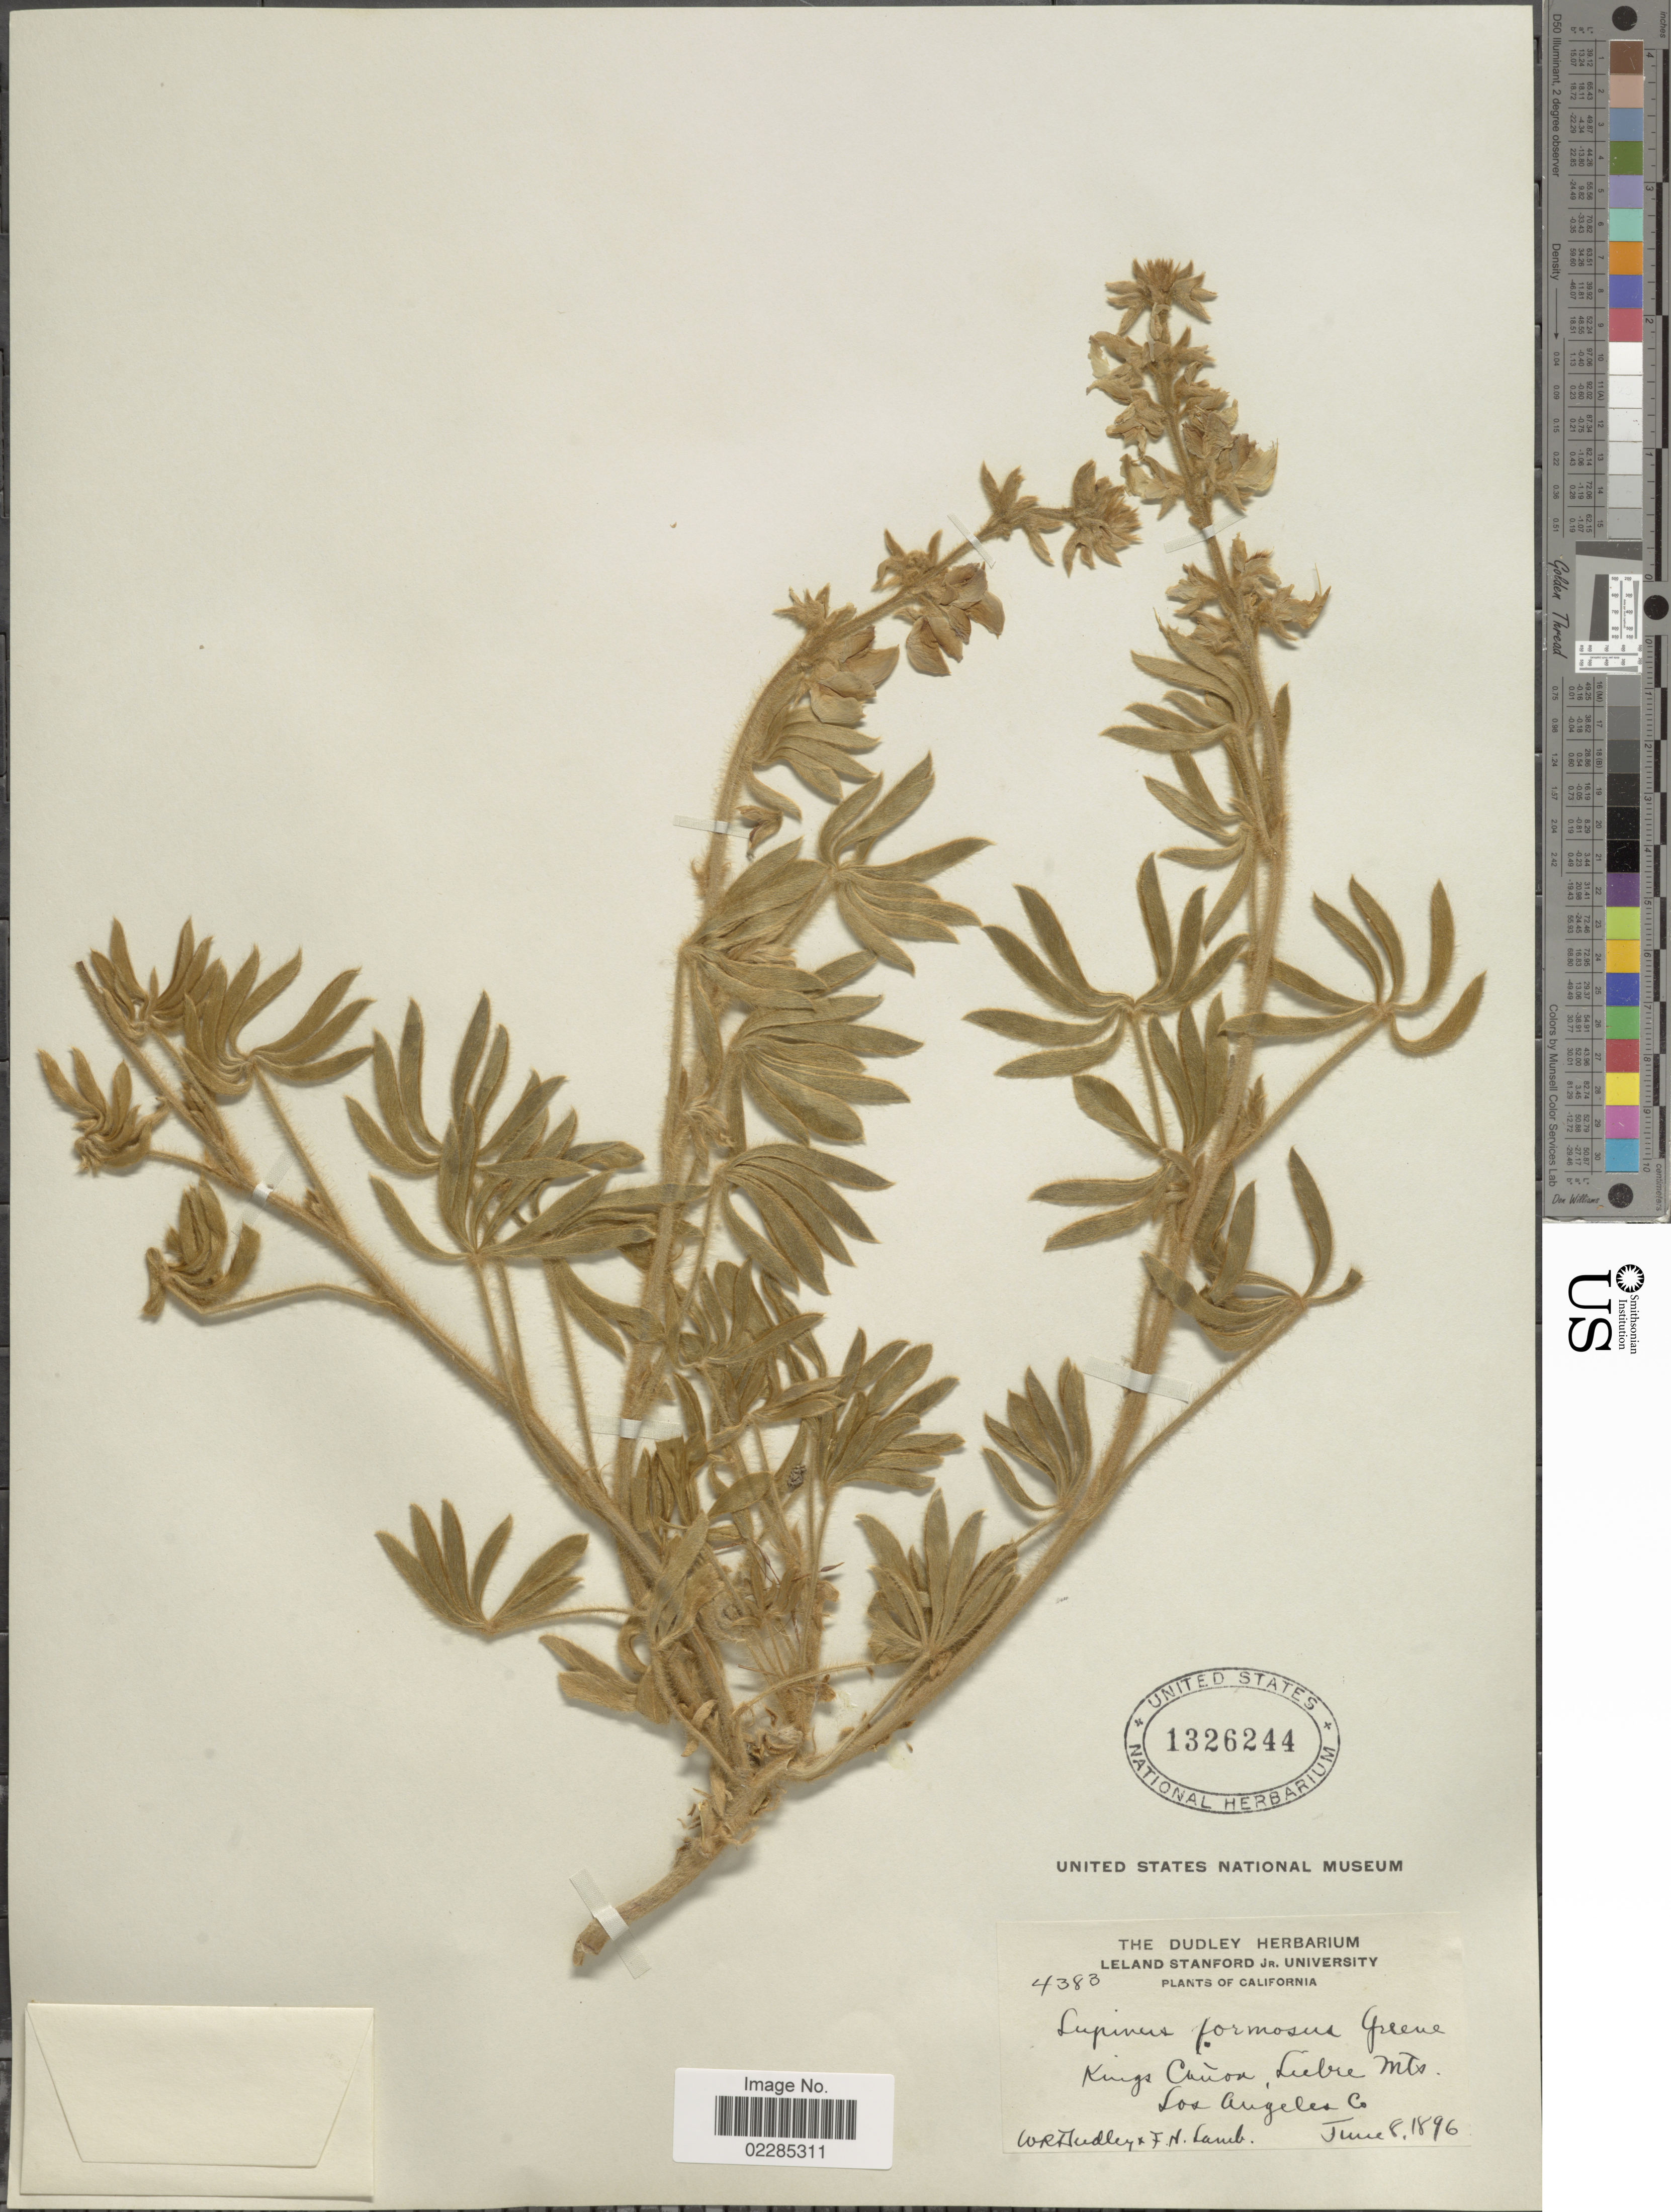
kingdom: Plantae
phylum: Tracheophyta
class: Magnoliopsida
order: Fabales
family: Fabaceae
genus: Lupinus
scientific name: Lupinus formosus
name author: Greene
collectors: W. Dudley & F. H. Lamb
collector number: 4383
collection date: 1896-06-08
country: United States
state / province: California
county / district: Los Angeles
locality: Kings Cañon, Liebre Mts. Los Angeles Co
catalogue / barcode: US 1326244